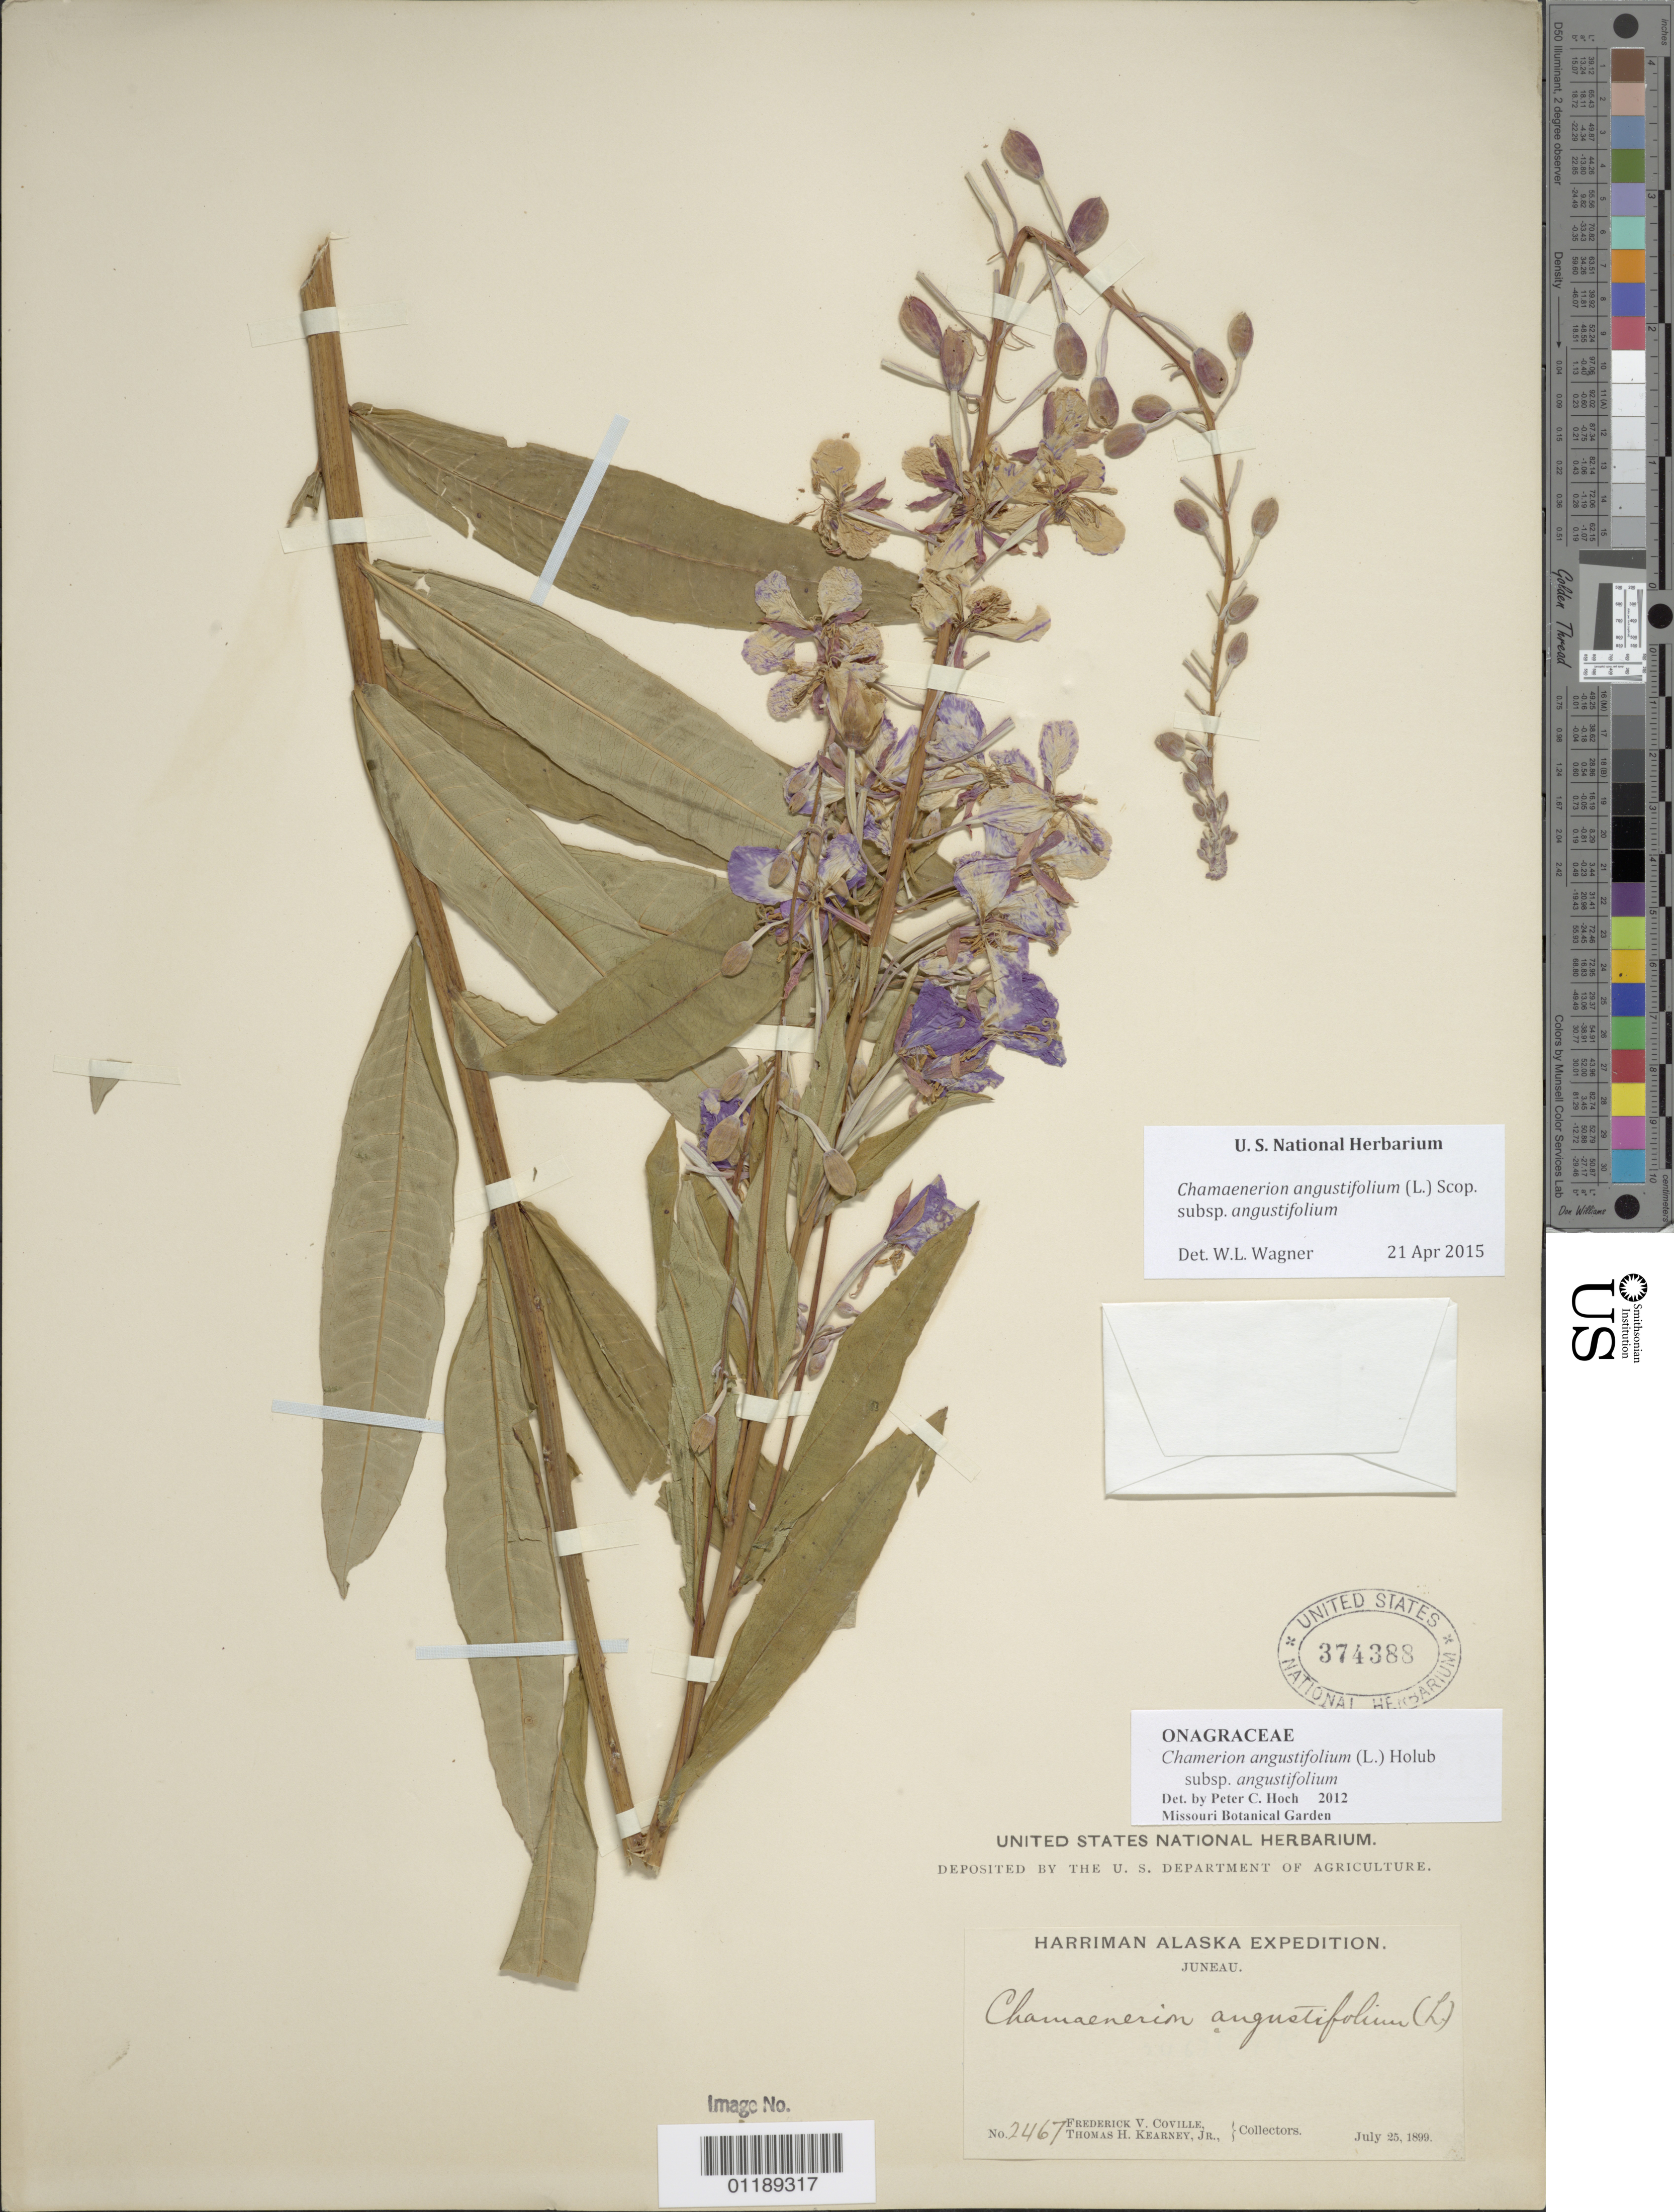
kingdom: Plantae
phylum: Tracheophyta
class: Magnoliopsida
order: Myrtales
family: Onagraceae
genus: Chamaenerion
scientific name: Chamaenerion angustifolium subsp. angustifolium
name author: (L.) Scop.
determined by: Wagner, W. L., (BOT), Smithsonian Institution - National Museum of Natural History (UNITED STATES)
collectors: F. V. Coville & T. H. Kearney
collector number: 2467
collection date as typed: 25 Jul 1899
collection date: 1899-07-25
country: United States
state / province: Alaska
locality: Juneau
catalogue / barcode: US 374388